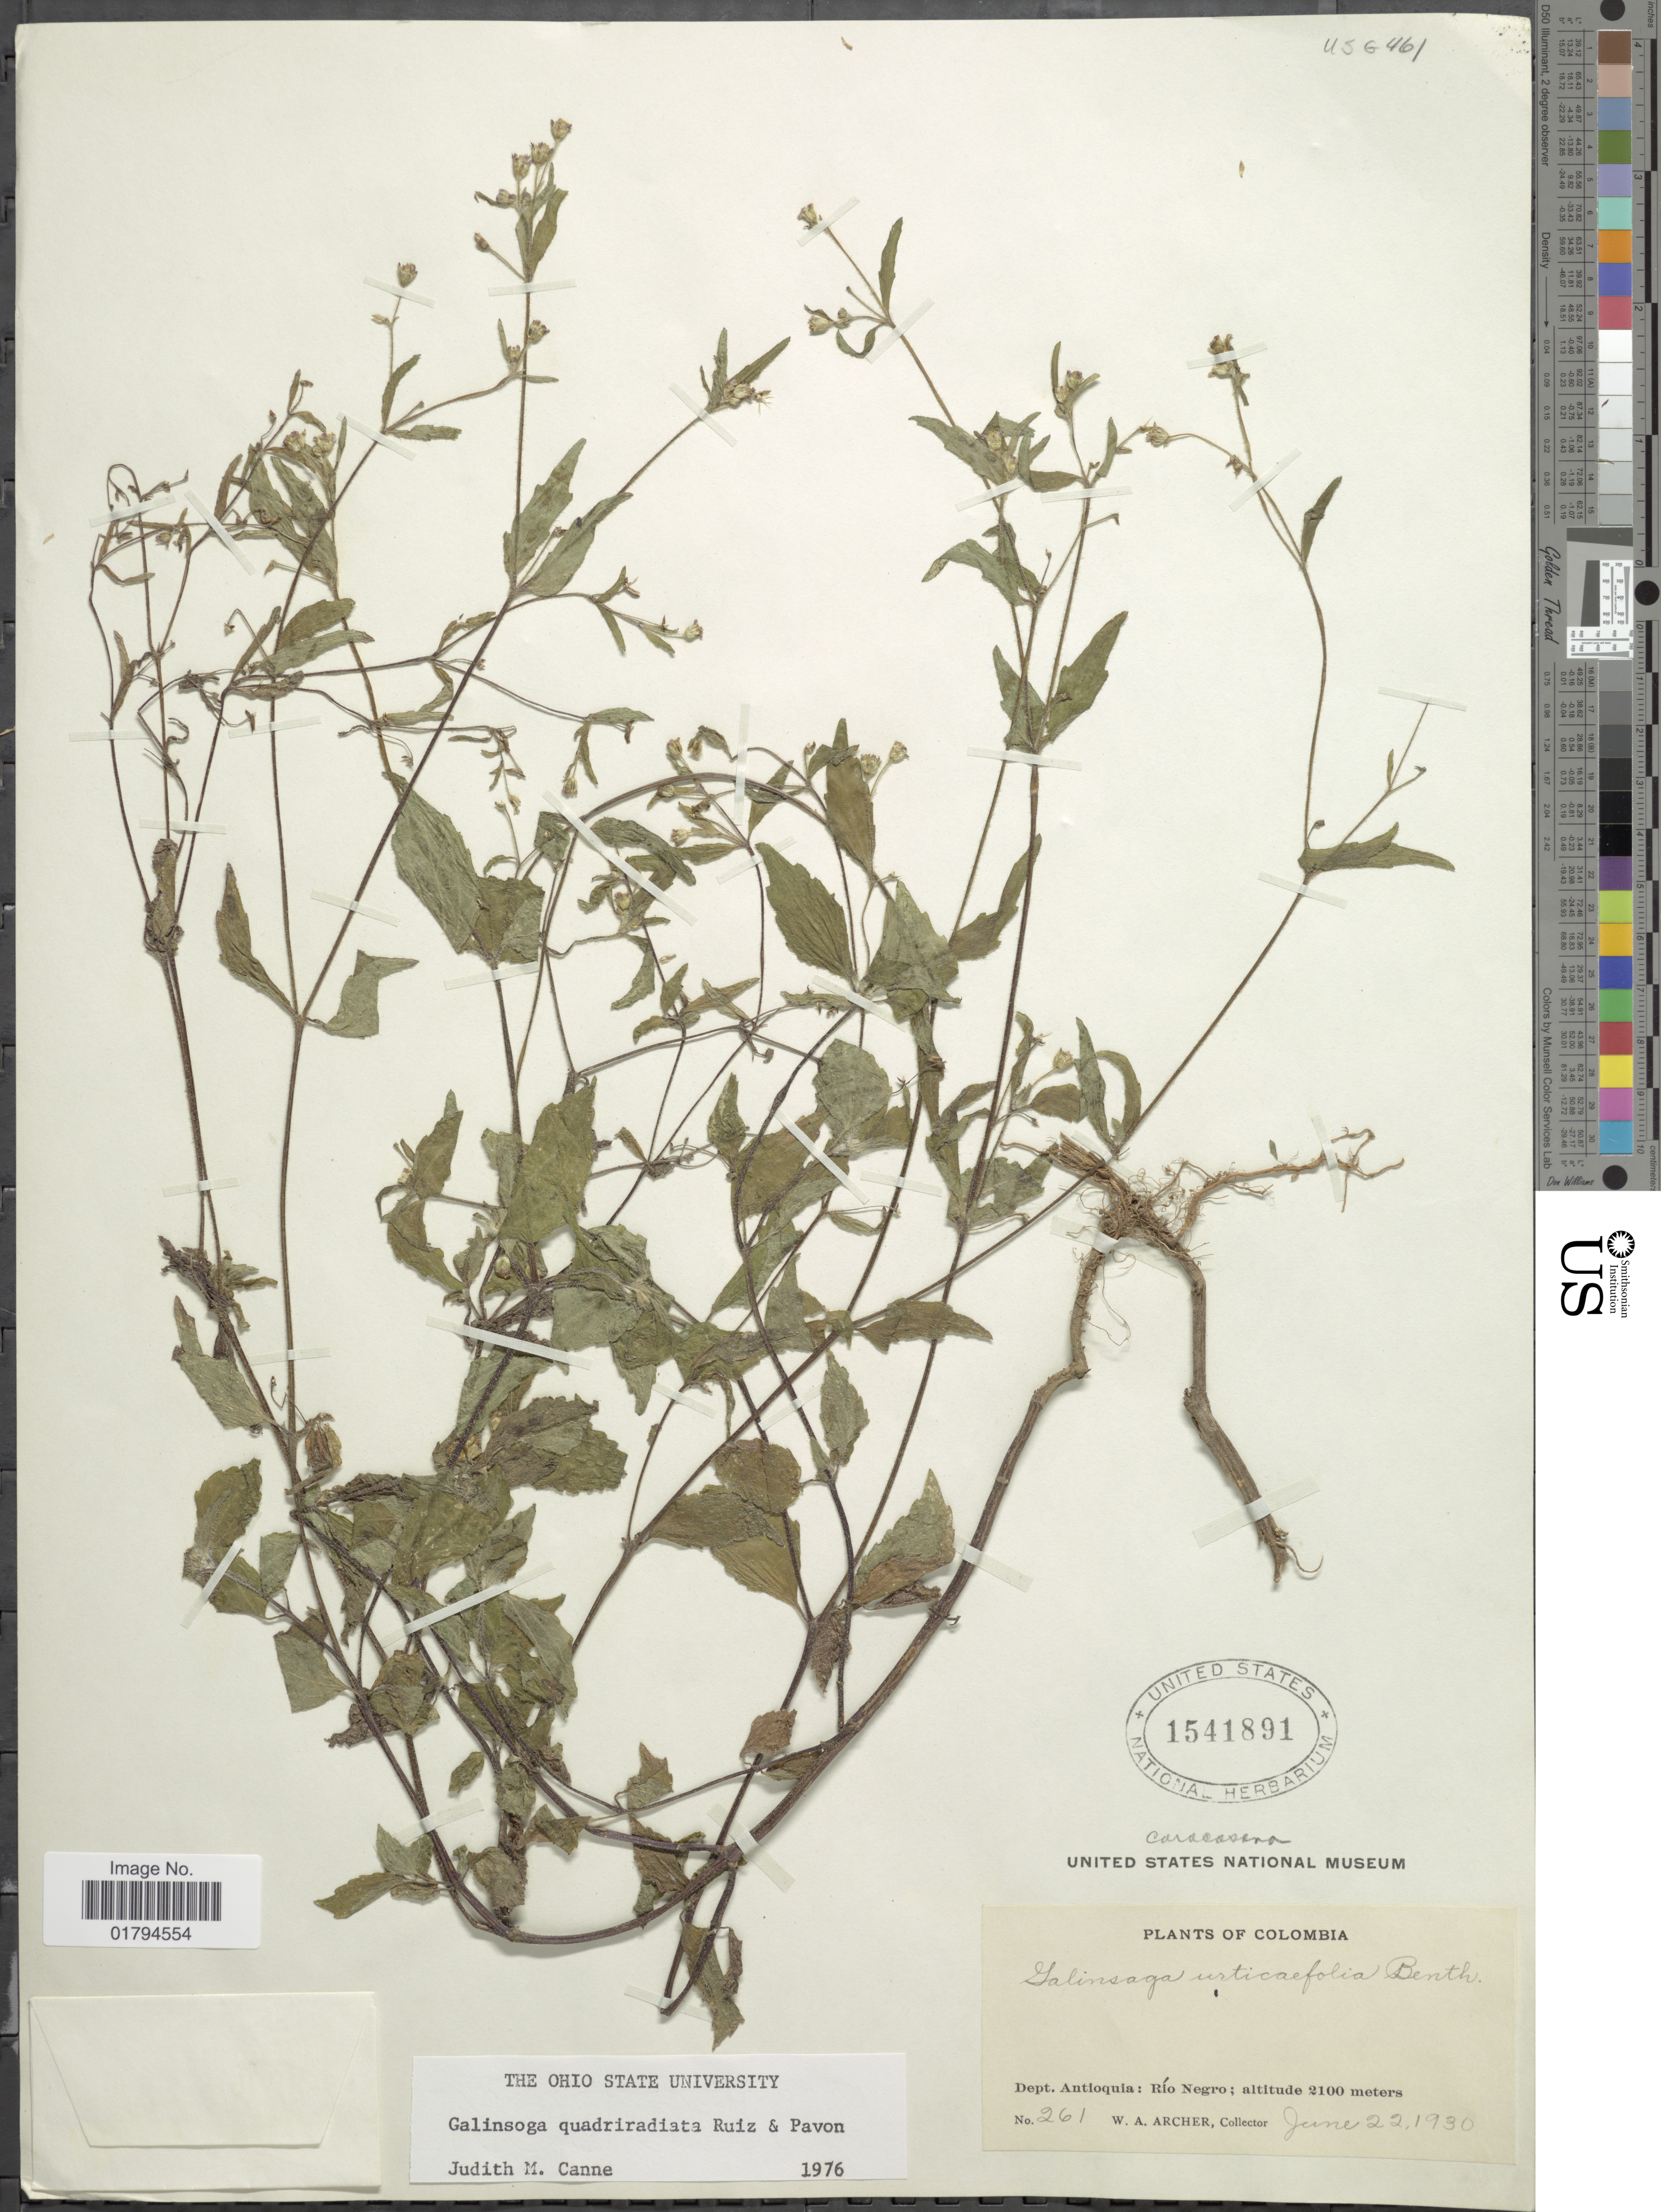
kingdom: Plantae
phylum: Tracheophyta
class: Magnoliopsida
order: Asterales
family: Asteraceae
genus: Galinsoga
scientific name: Galinsoga quadriradiata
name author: Ruiz & Pav.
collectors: W. A. Archer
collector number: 261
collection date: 1930-06-22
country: Colombia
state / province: Antioquia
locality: Rio Negro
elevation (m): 2100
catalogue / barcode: US 1541891